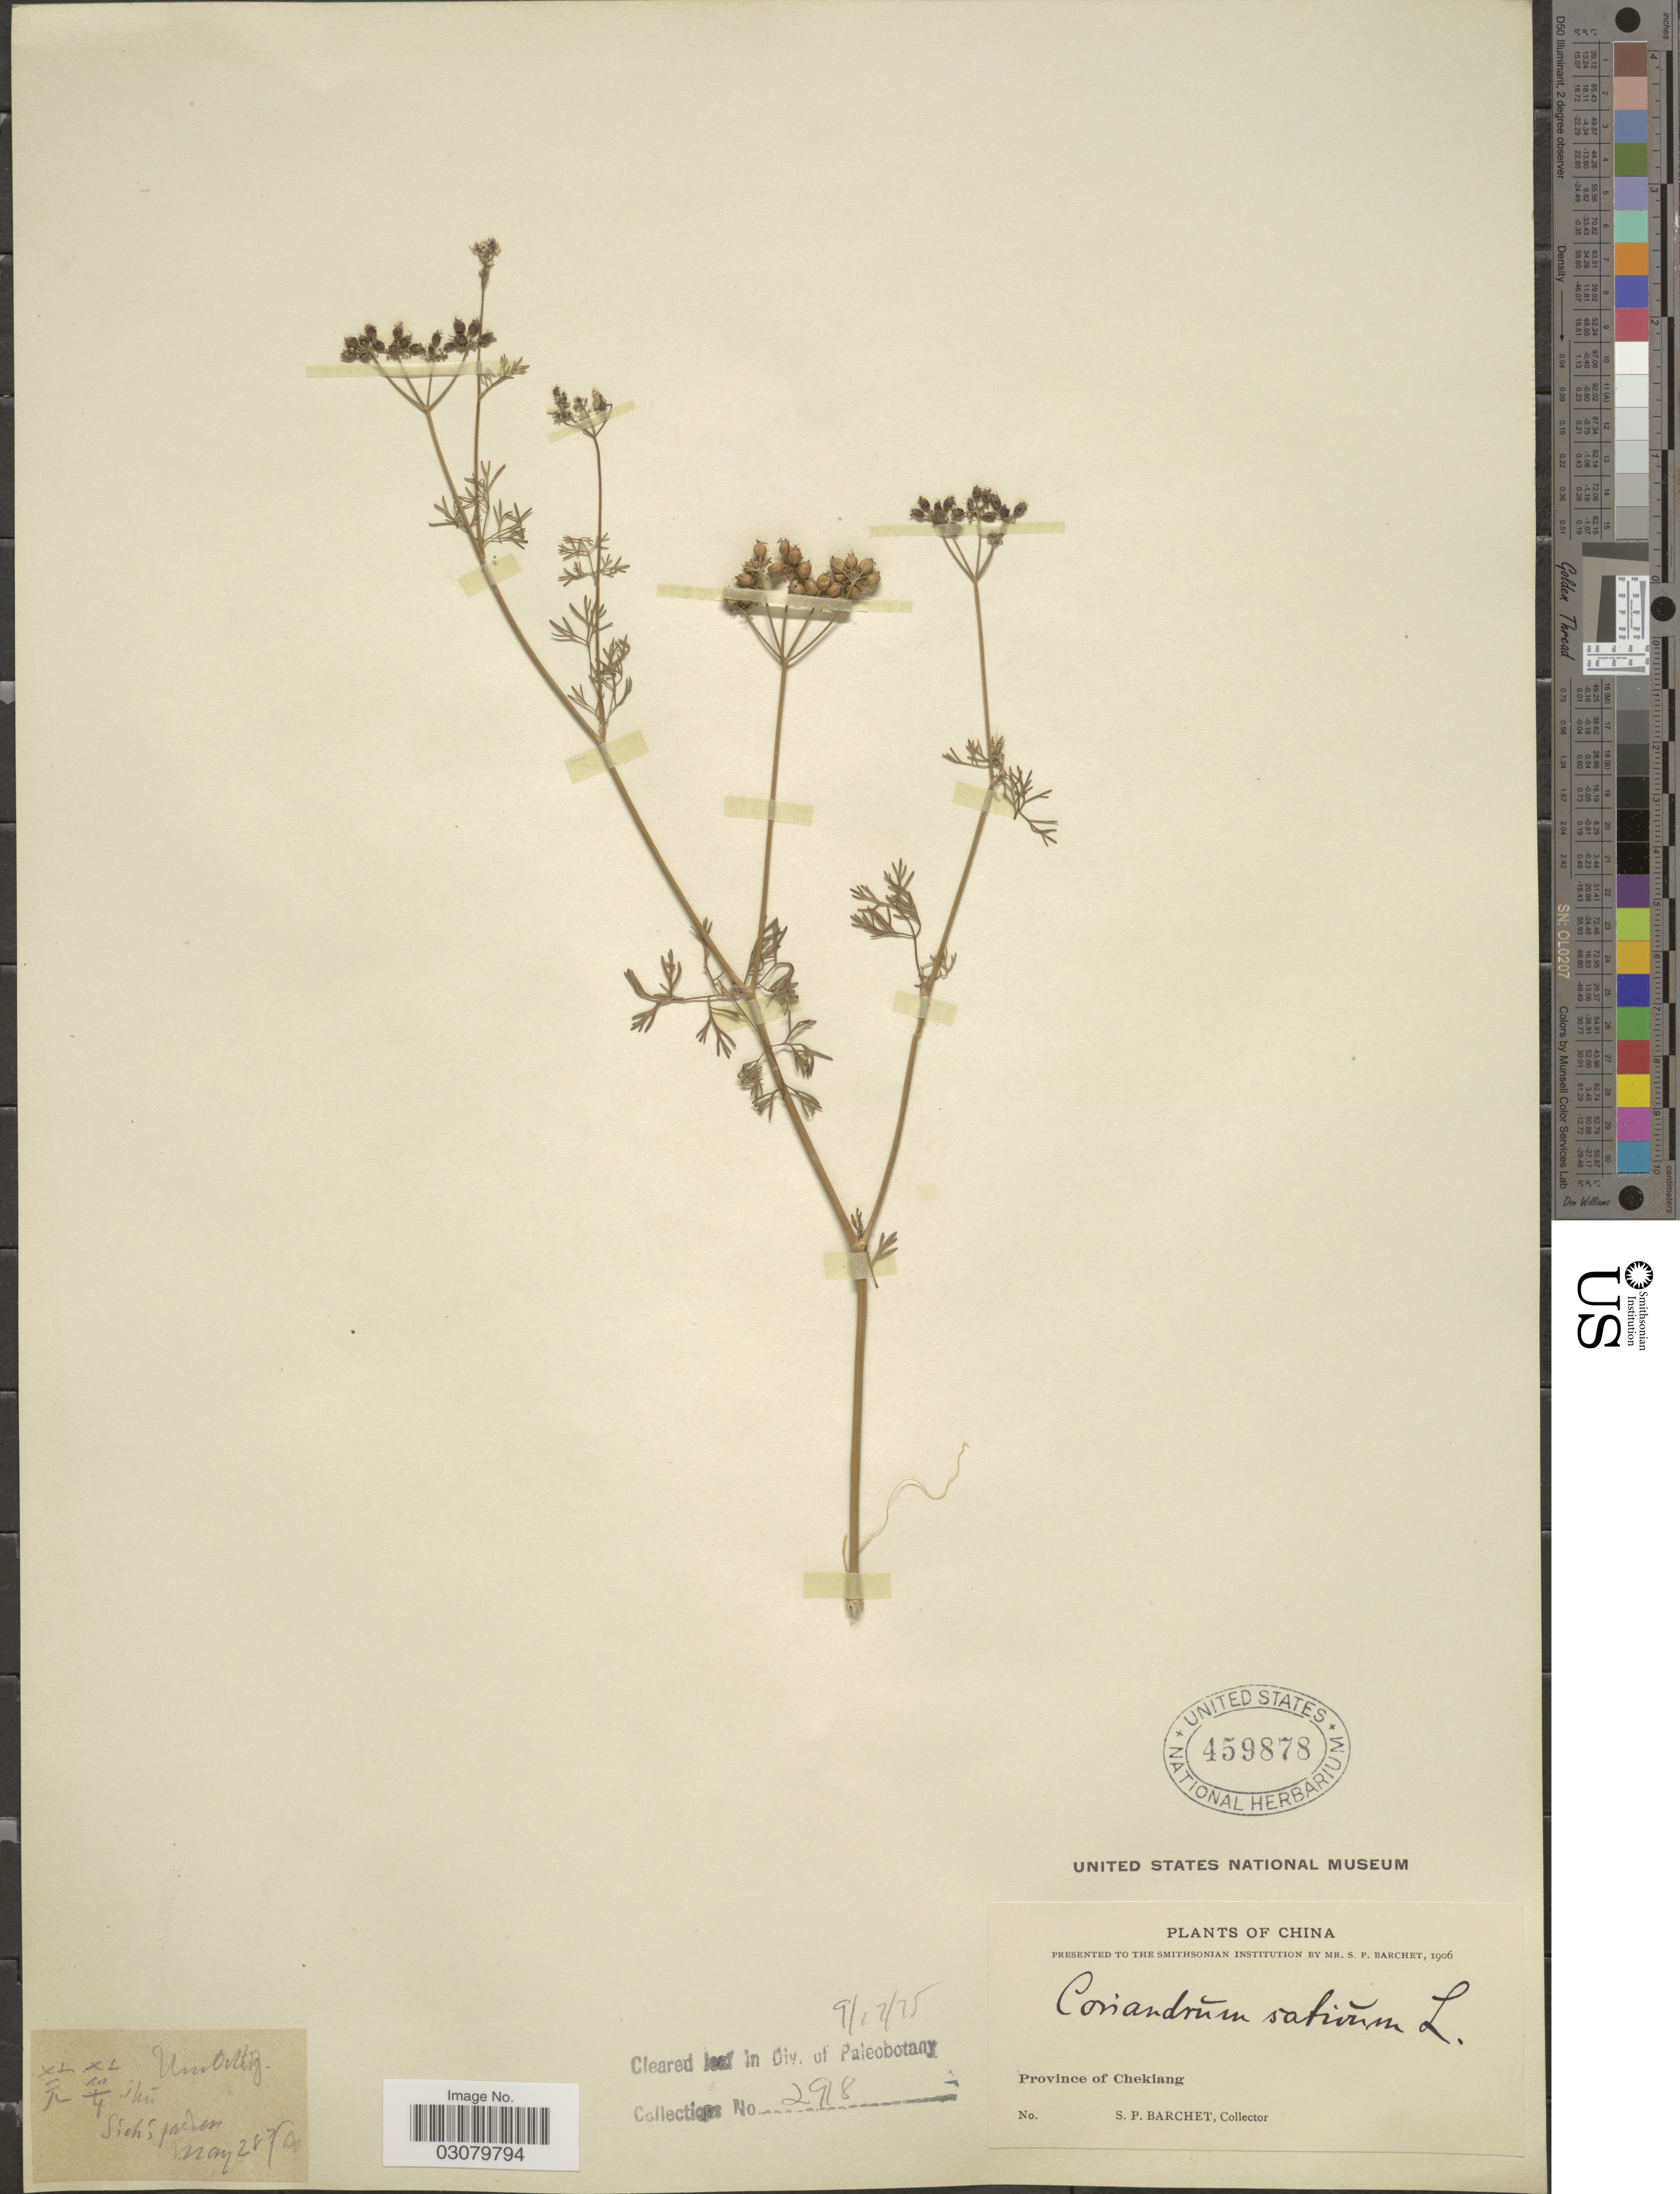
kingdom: Plantae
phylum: Tracheophyta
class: Magnoliopsida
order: Apiales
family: Apiaceae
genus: Coriandrum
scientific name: Coriandrum sativum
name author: L.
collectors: S. P. Barchet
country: China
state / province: Zhejiang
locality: Province of Chekiang.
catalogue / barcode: US 459878